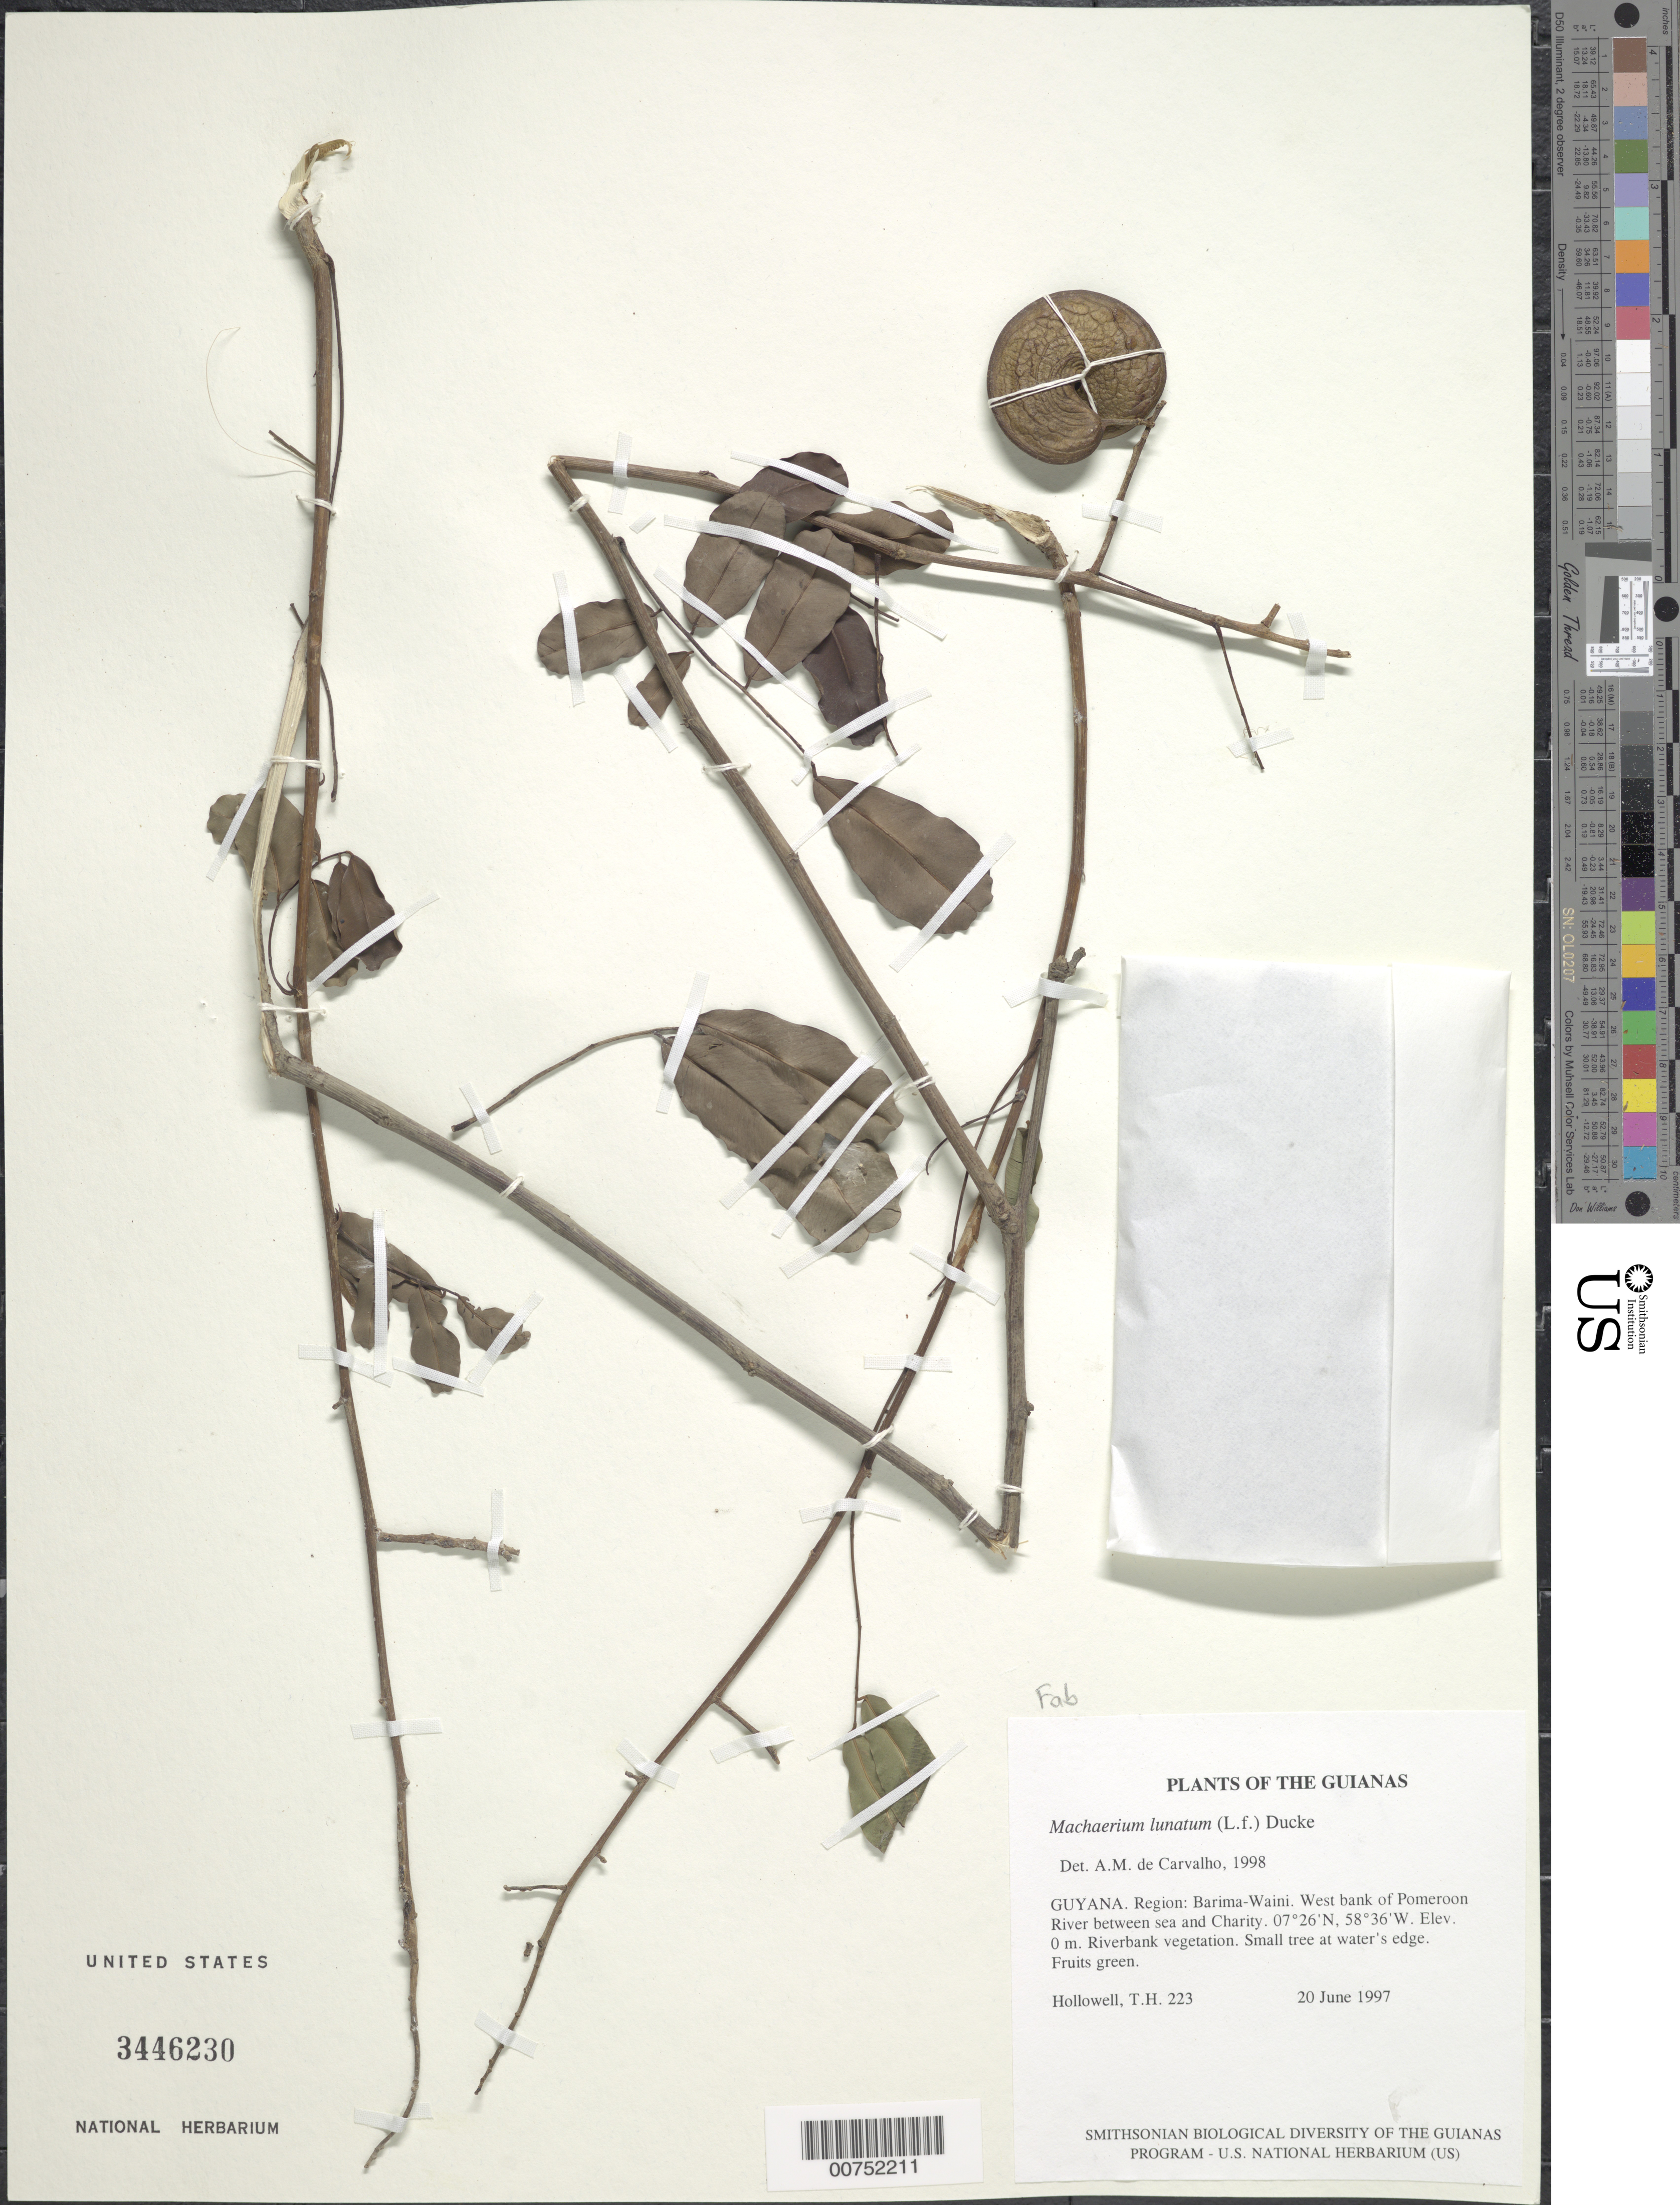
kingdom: Plantae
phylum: Tracheophyta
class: Magnoliopsida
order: Fabales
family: Fabaceae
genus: Machaerium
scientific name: Machaerium lunatum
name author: (L. f.) Ducke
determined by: Carvalho, A. M. V. de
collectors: T. Hollowell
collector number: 223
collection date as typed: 20 June 1997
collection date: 1997-06-20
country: Guyana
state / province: Pomeroon-Supenaam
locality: West bank of Pomeroon River between sea and Charity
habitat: Riverbank vegetation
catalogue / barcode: US 3446230